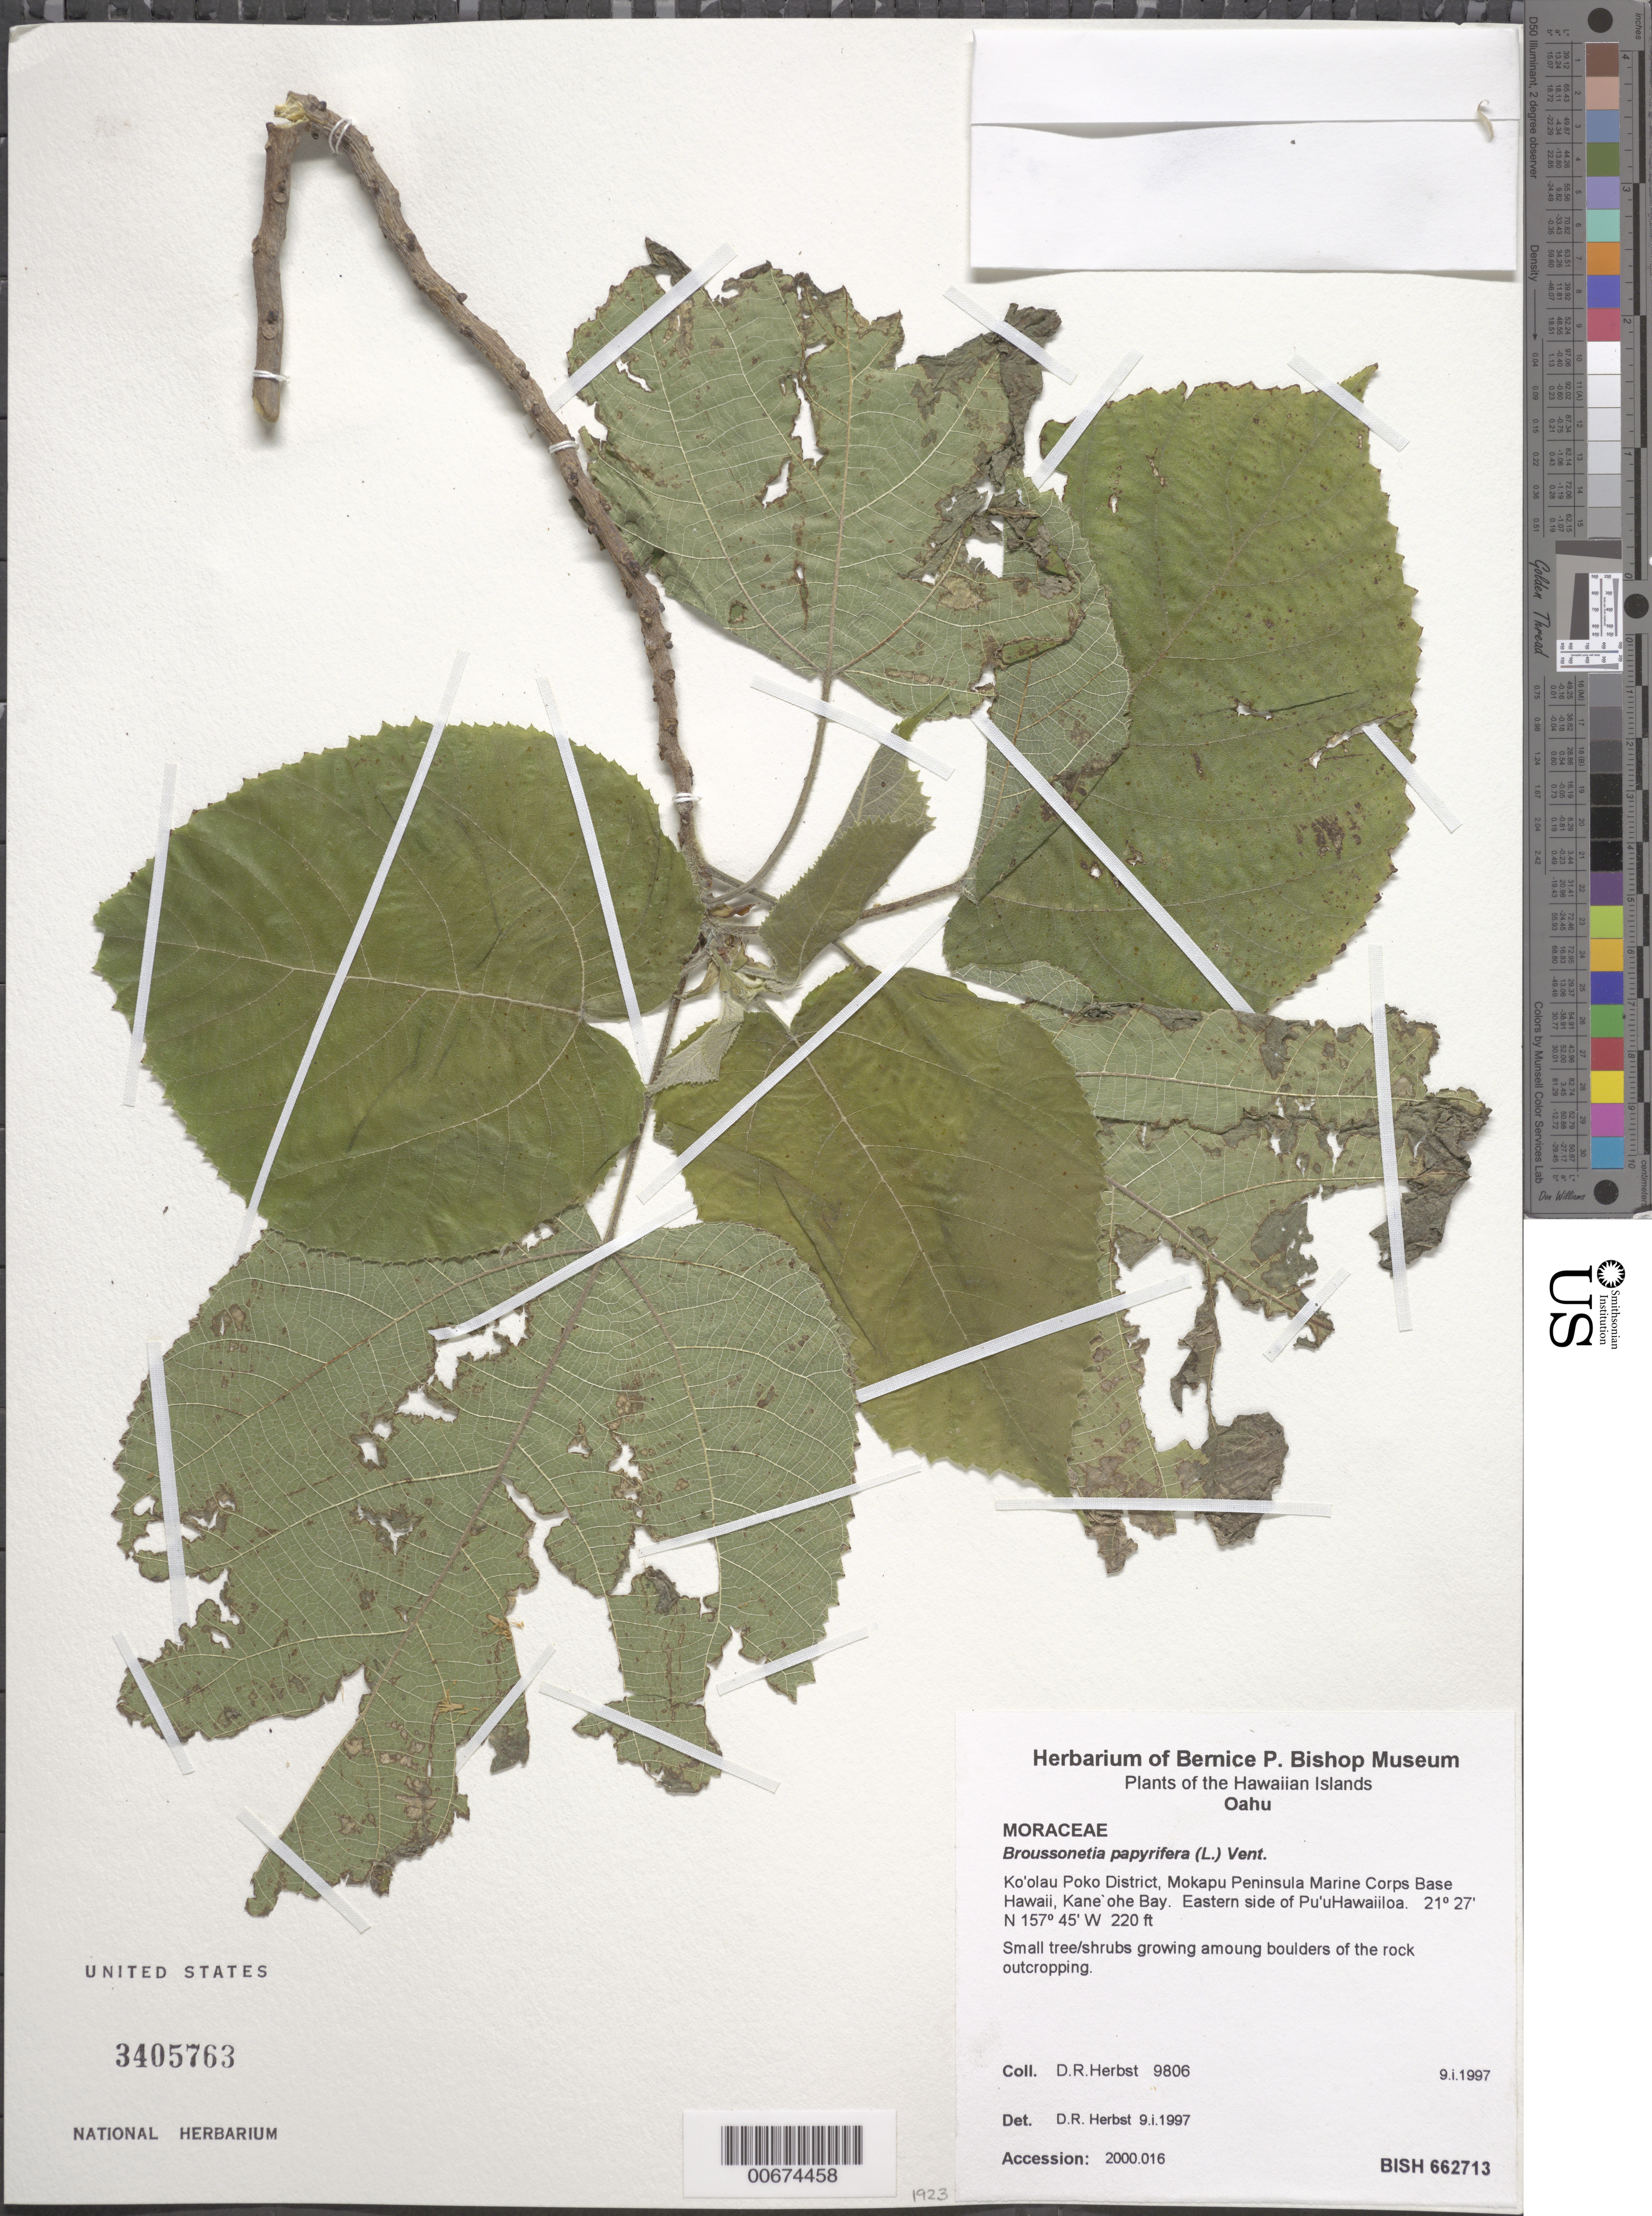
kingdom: Plantae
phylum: Tracheophyta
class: Magnoliopsida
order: Rosales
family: Moraceae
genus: Broussonetia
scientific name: Broussonetia papyrifera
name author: (L.) L'Hér. ex Vent.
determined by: Herbst, D. R.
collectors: D. R. Herbst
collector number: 9806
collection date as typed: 9 J-- 1997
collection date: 1997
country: United States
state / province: Hawaii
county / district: Honolulu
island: Oahu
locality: Ko'olau Poko Distr., Mokapu Peninsula Marine Corps Base Hawaii, Kane'ohe Bay. Eastern side of Pu'uHawaiiloa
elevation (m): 67.1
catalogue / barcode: US 3405763